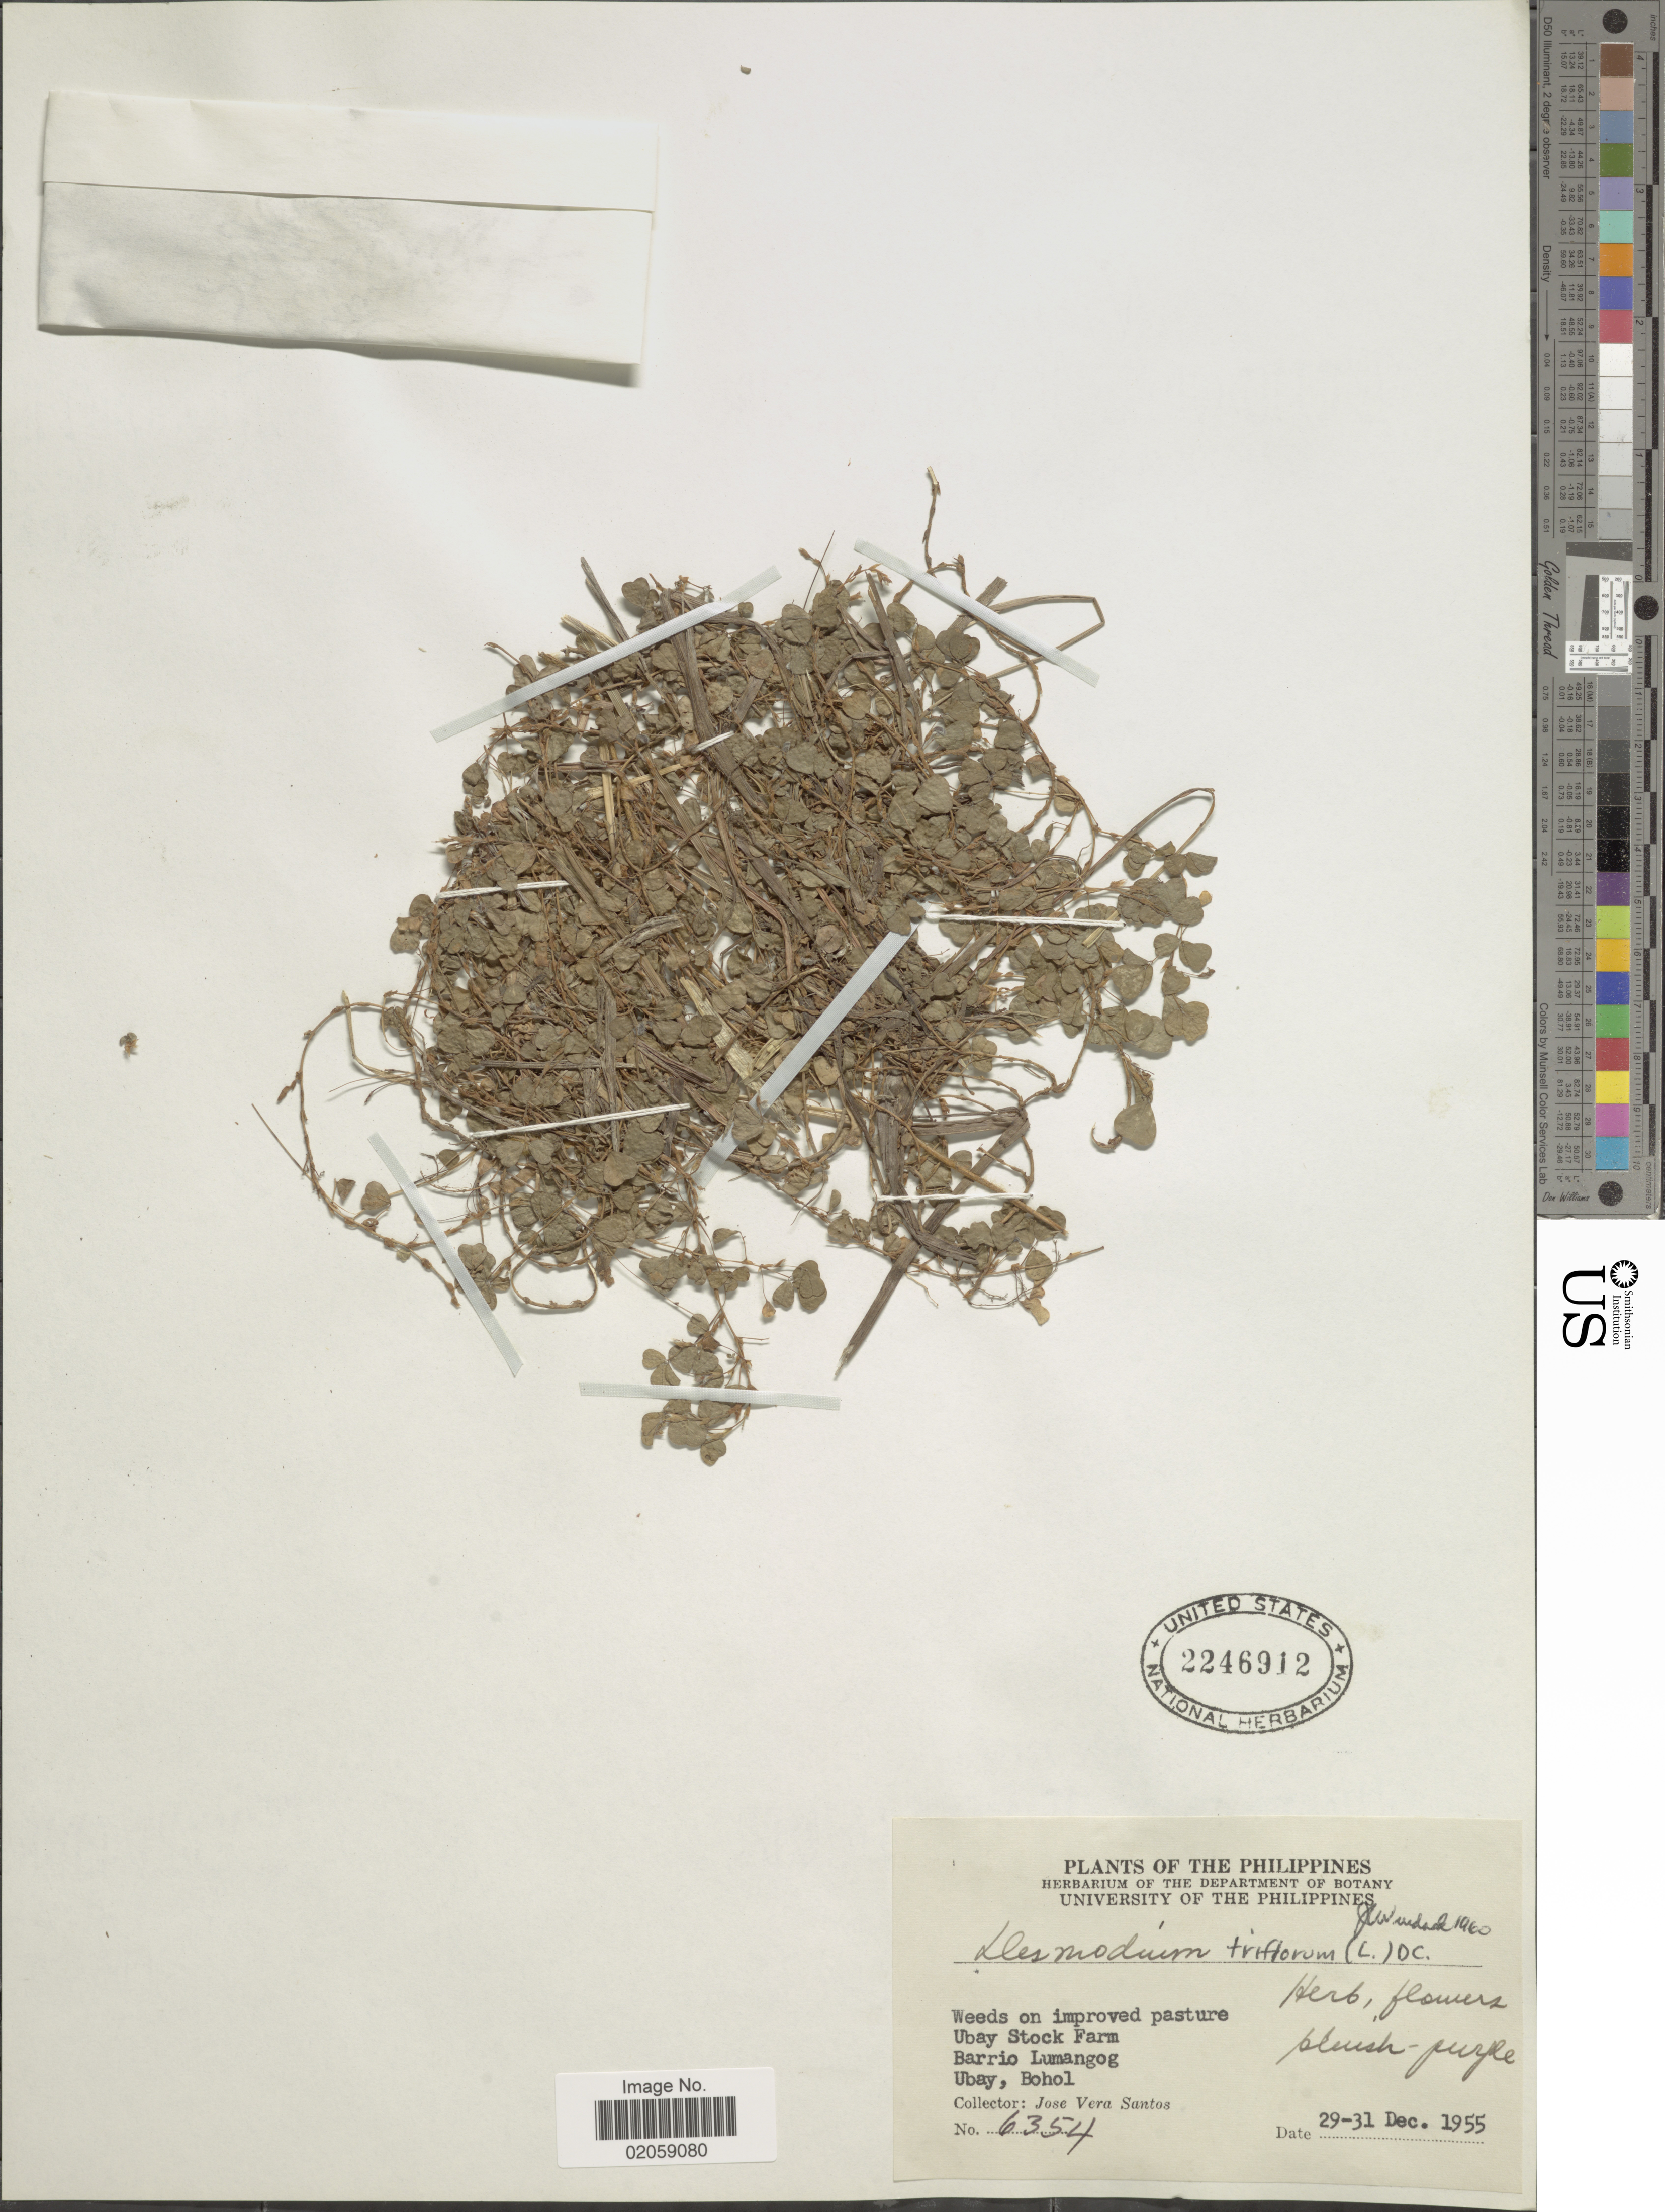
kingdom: Plantae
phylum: Tracheophyta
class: Magnoliopsida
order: Fabales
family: Fabaceae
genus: Grona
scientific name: Grona triflora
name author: (L.) H. Ohashi & K. Ohashi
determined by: Strong, Mark T., (BOT), Smithsonian Institution - National Museum of Natural History (UNITED STATES)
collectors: J. V. Santos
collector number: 6354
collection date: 1955-12-29/1955-12-31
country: Philippines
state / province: Central Visayas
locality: Weeds on improved pasture. Ubay Stock Farm. Barrio Lumangog. Ubay, Bohol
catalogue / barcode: US 2246912